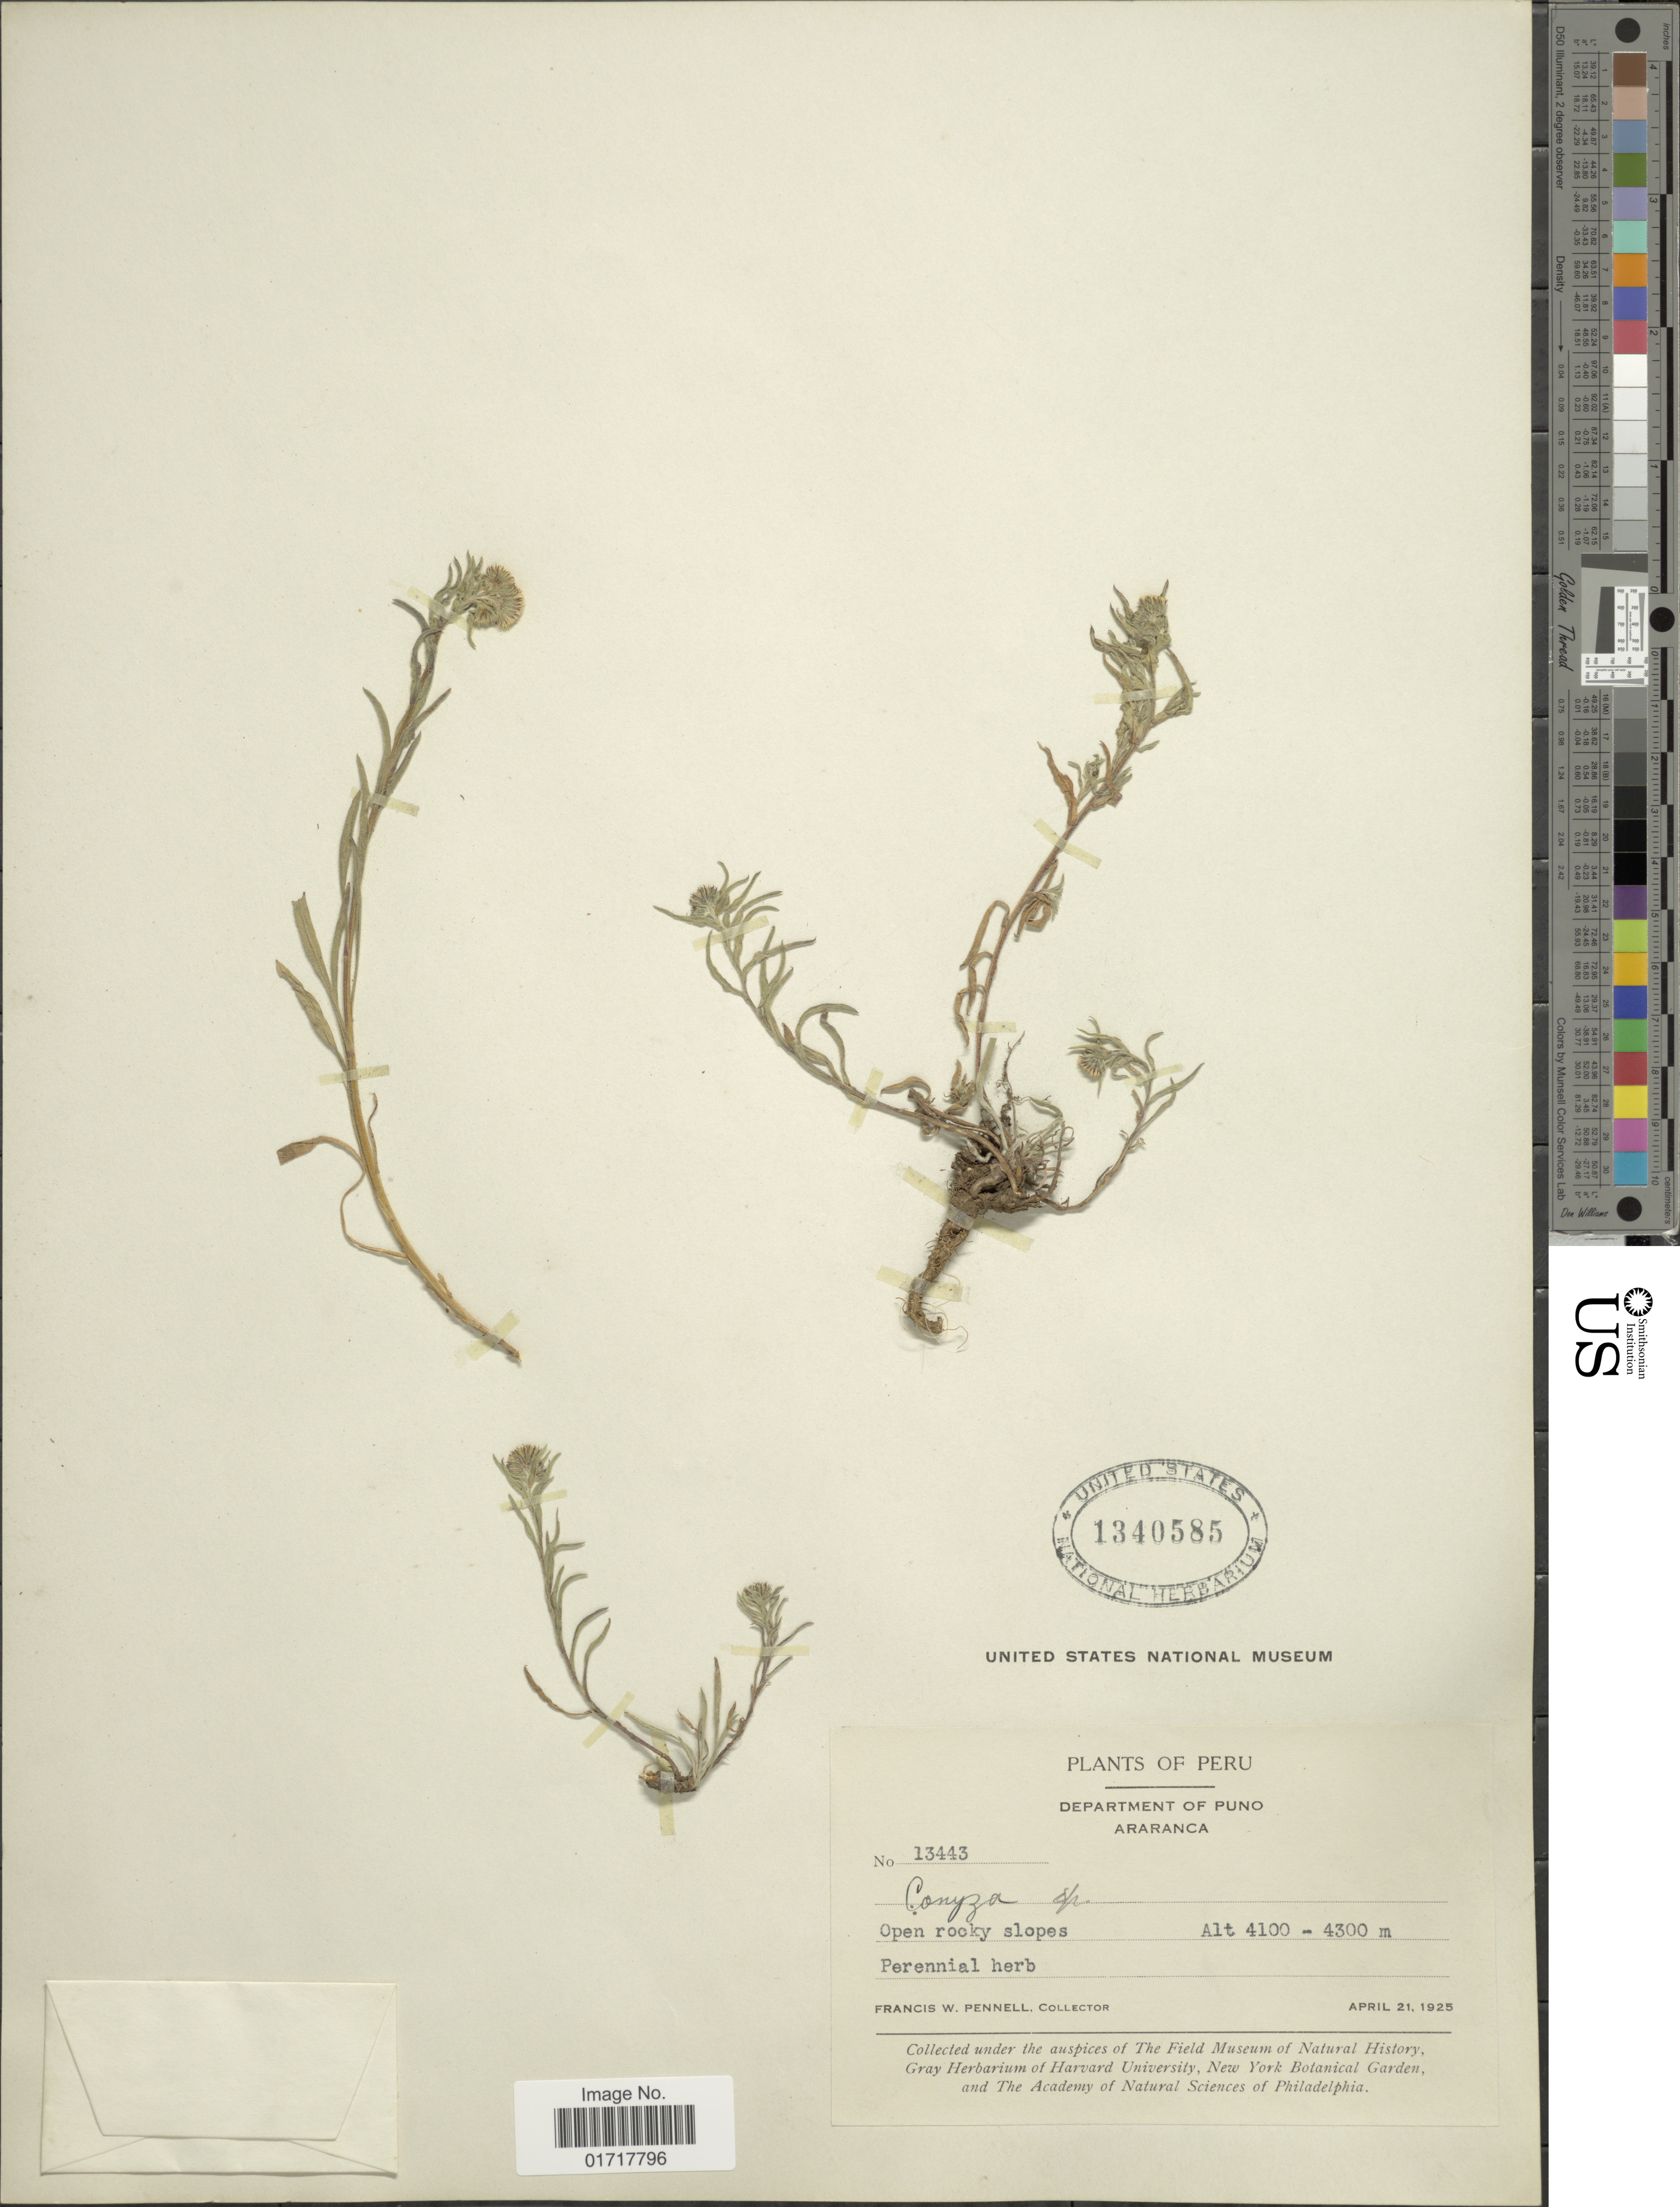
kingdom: Plantae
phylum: Tracheophyta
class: Magnoliopsida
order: Asterales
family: Asteraceae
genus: Conyza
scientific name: Conyza sp.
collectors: F. W. Pennell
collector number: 13443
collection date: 1925-04-21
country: Peru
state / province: Puno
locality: Peru, Department of Puno, Araranca,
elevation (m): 4100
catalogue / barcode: US 1340585